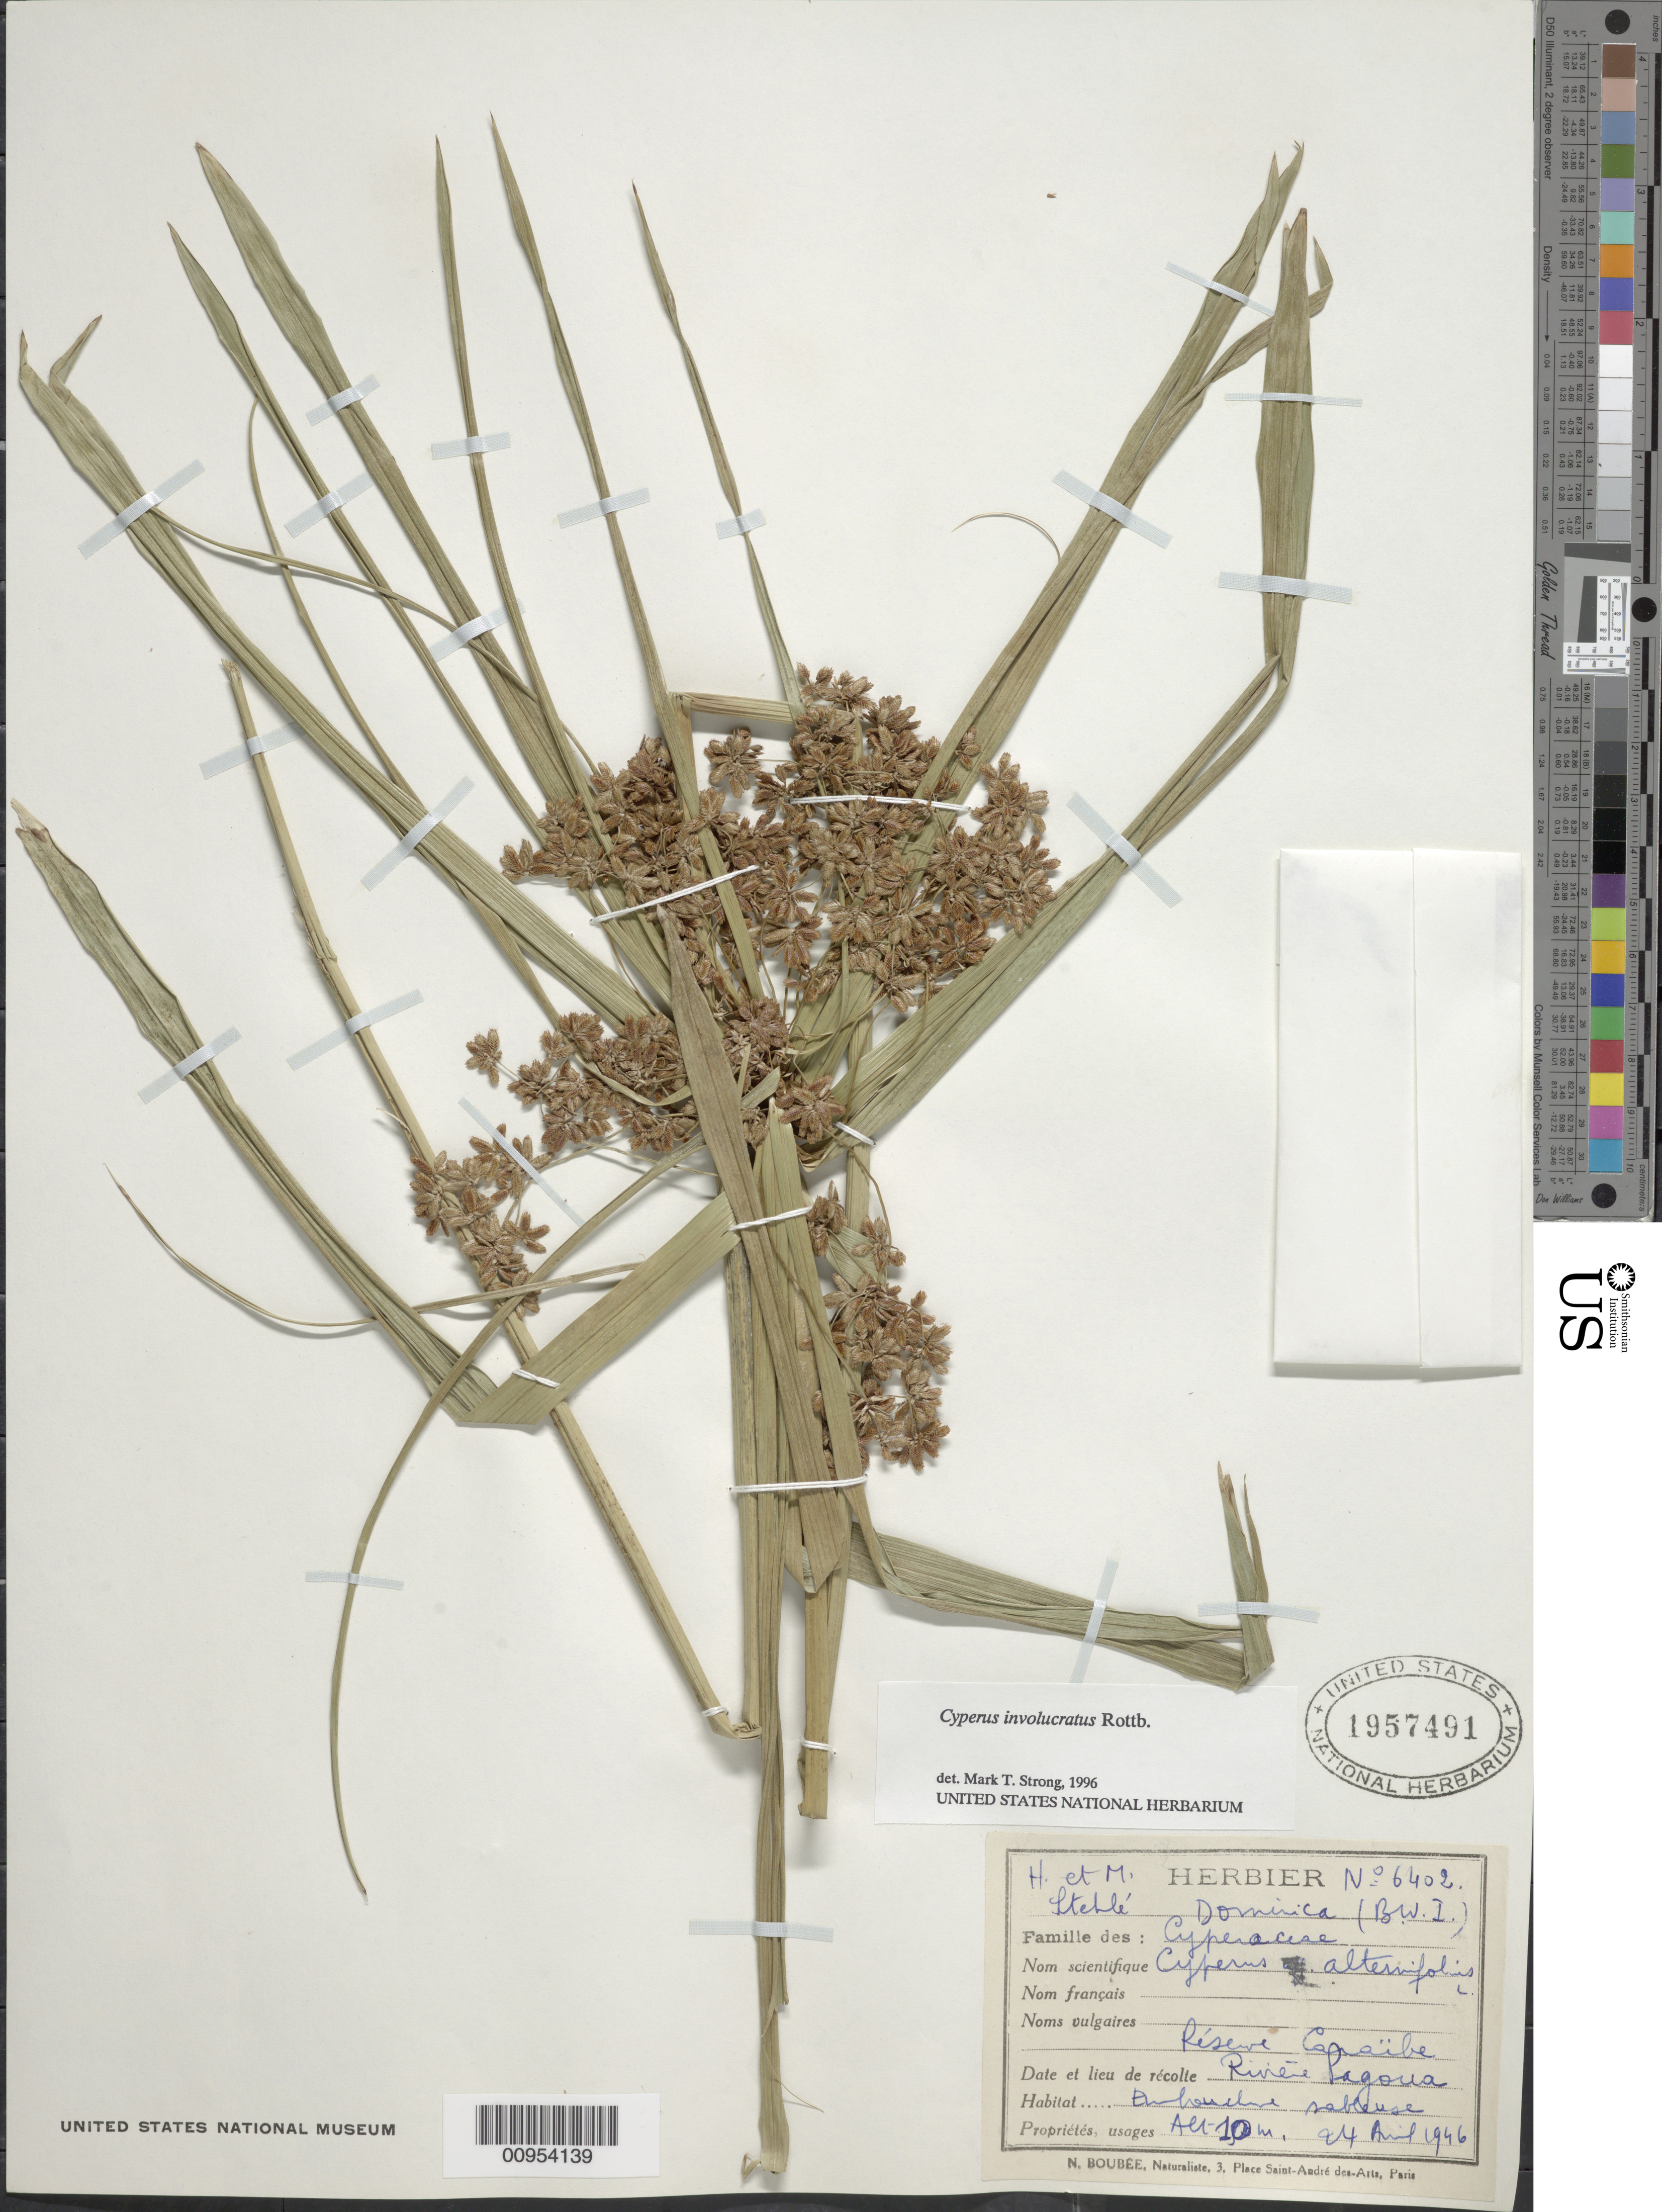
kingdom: Plantae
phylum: Tracheophyta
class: Liliopsida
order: Poales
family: Cyperaceae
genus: Cyperus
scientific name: Cyperus involucratus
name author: Rottb.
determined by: Strong, M. T., (US), Smithsonian Institution - National Museum of Natural History (UNITED STATES)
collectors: H. Stehlé & M. Stehlé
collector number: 6402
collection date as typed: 24 Apr 1946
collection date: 1946-04-24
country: Dominica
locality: Réserve Caraïba, Rivière Lagoua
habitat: "enbouchere sableuse"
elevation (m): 10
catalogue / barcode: US 1957491